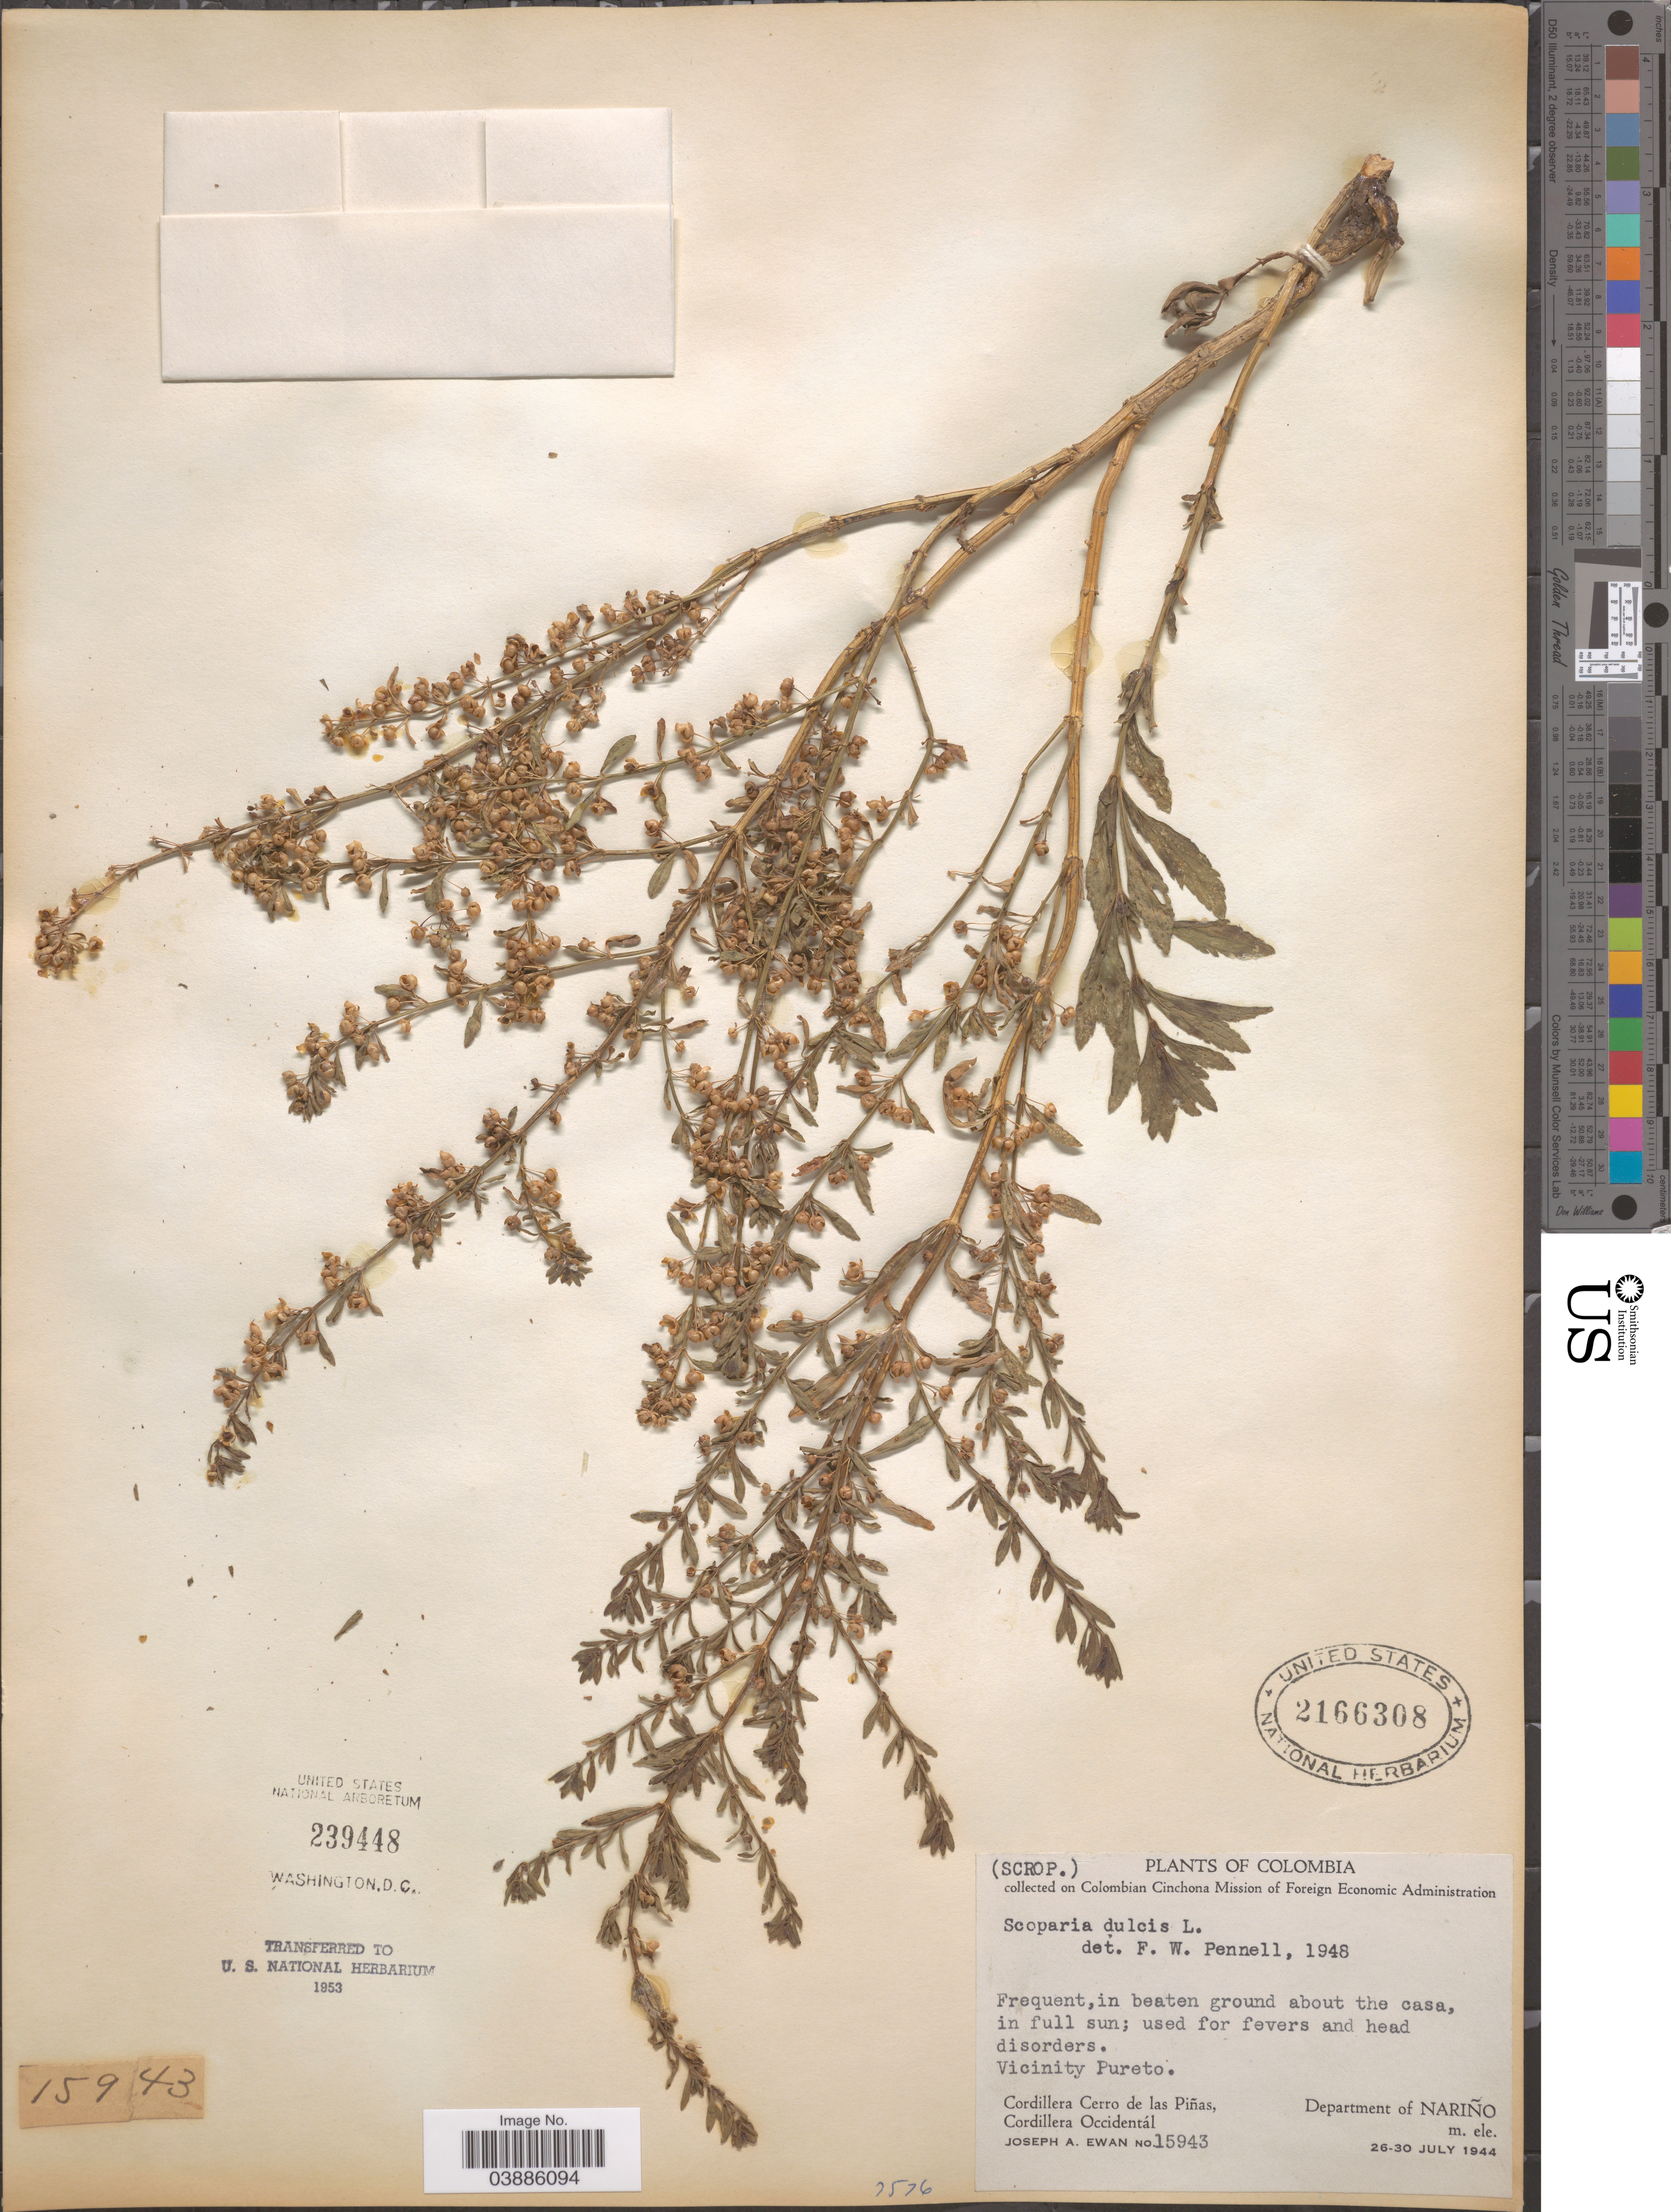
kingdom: Plantae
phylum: Tracheophyta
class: Magnoliopsida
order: Lamiales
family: Plantaginaceae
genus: Scoparia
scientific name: Scoparia dulcis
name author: L.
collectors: J. A. Ewan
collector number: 15943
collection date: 1944-07-26/1944-07-30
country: Colombia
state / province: Nariño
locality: Vicinity Pureto. Cordillera Cerro de las Piñas, Cordillera Occidentál. Department of Nariño.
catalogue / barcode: US 2166308